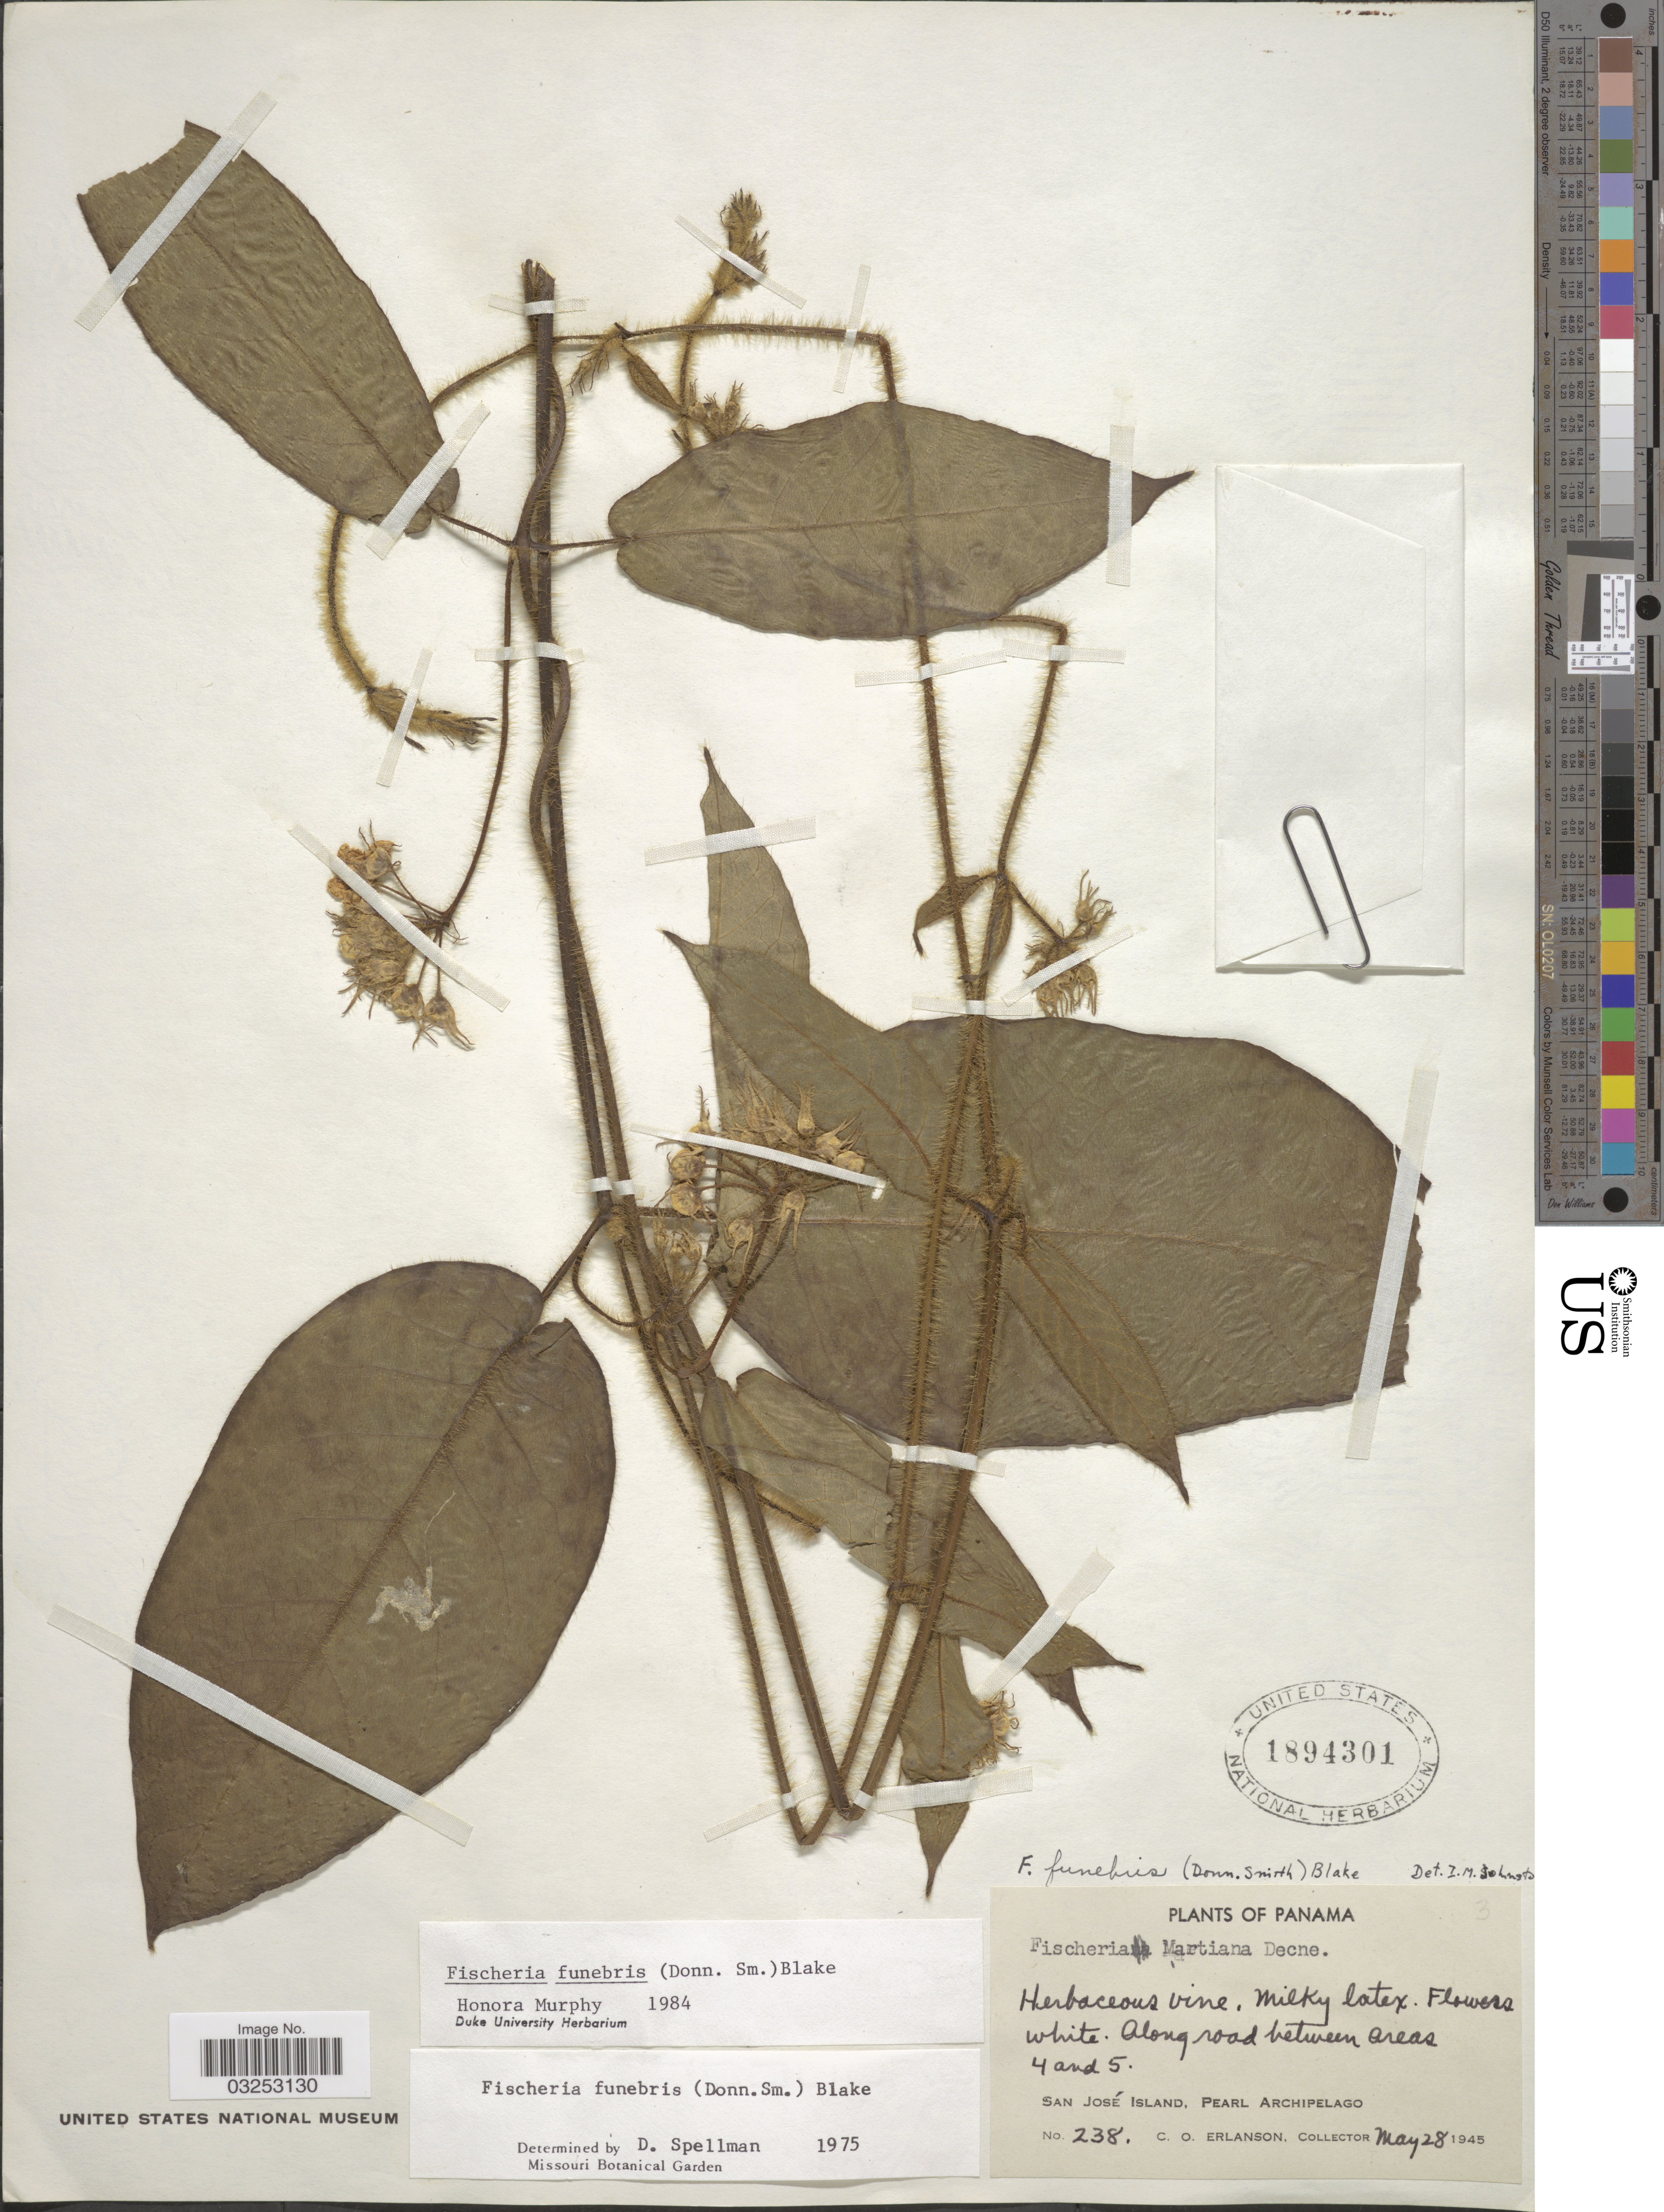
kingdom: Plantae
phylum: Tracheophyta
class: Magnoliopsida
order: Gentianales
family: Apocynaceae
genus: Fischeria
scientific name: Fischeria funebris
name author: (Donn. Sm.) S.F. Blake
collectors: C. O. Erlanson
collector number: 238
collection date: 1945-05-28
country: Panama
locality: Along road between areas 4 and 5. San José Island, Pearl Archipelago.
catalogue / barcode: US 1894301